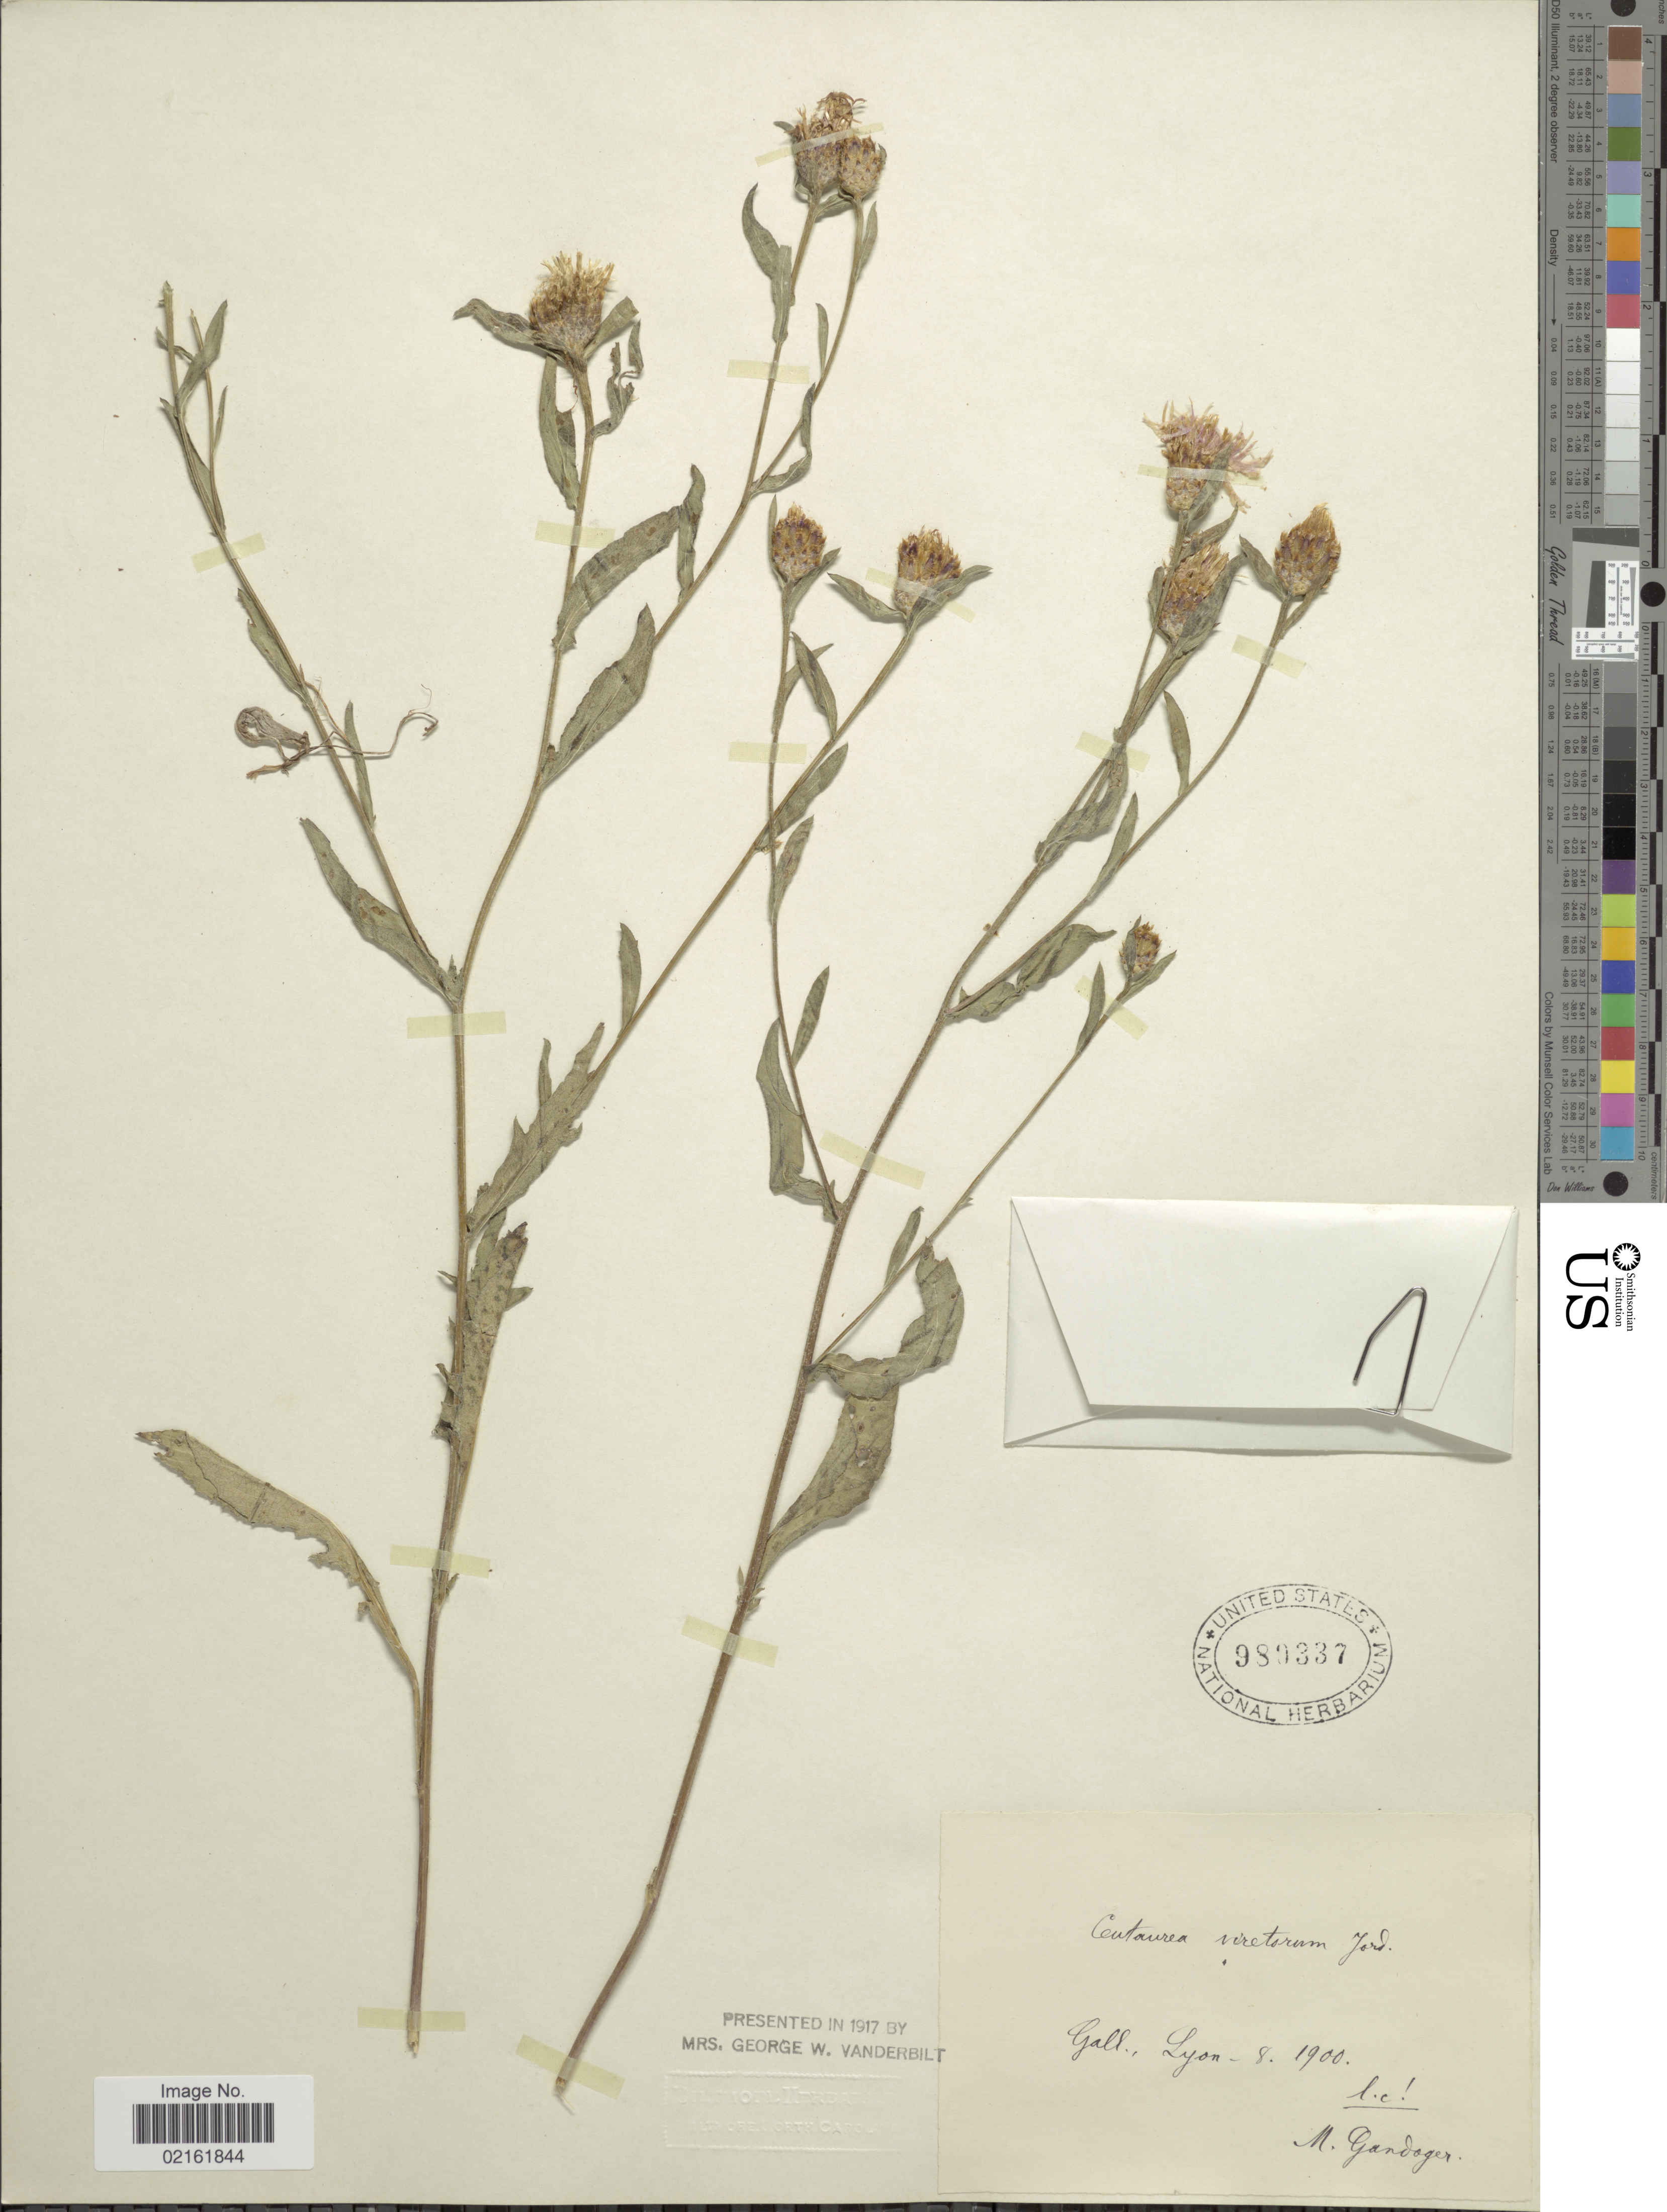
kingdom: Plantae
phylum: Tracheophyta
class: Magnoliopsida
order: Asterales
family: Asteraceae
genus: Centaurea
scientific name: Centaurea jacea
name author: L.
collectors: M. Gandoger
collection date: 1900-08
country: France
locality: Gall., Lyon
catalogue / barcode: US 980337